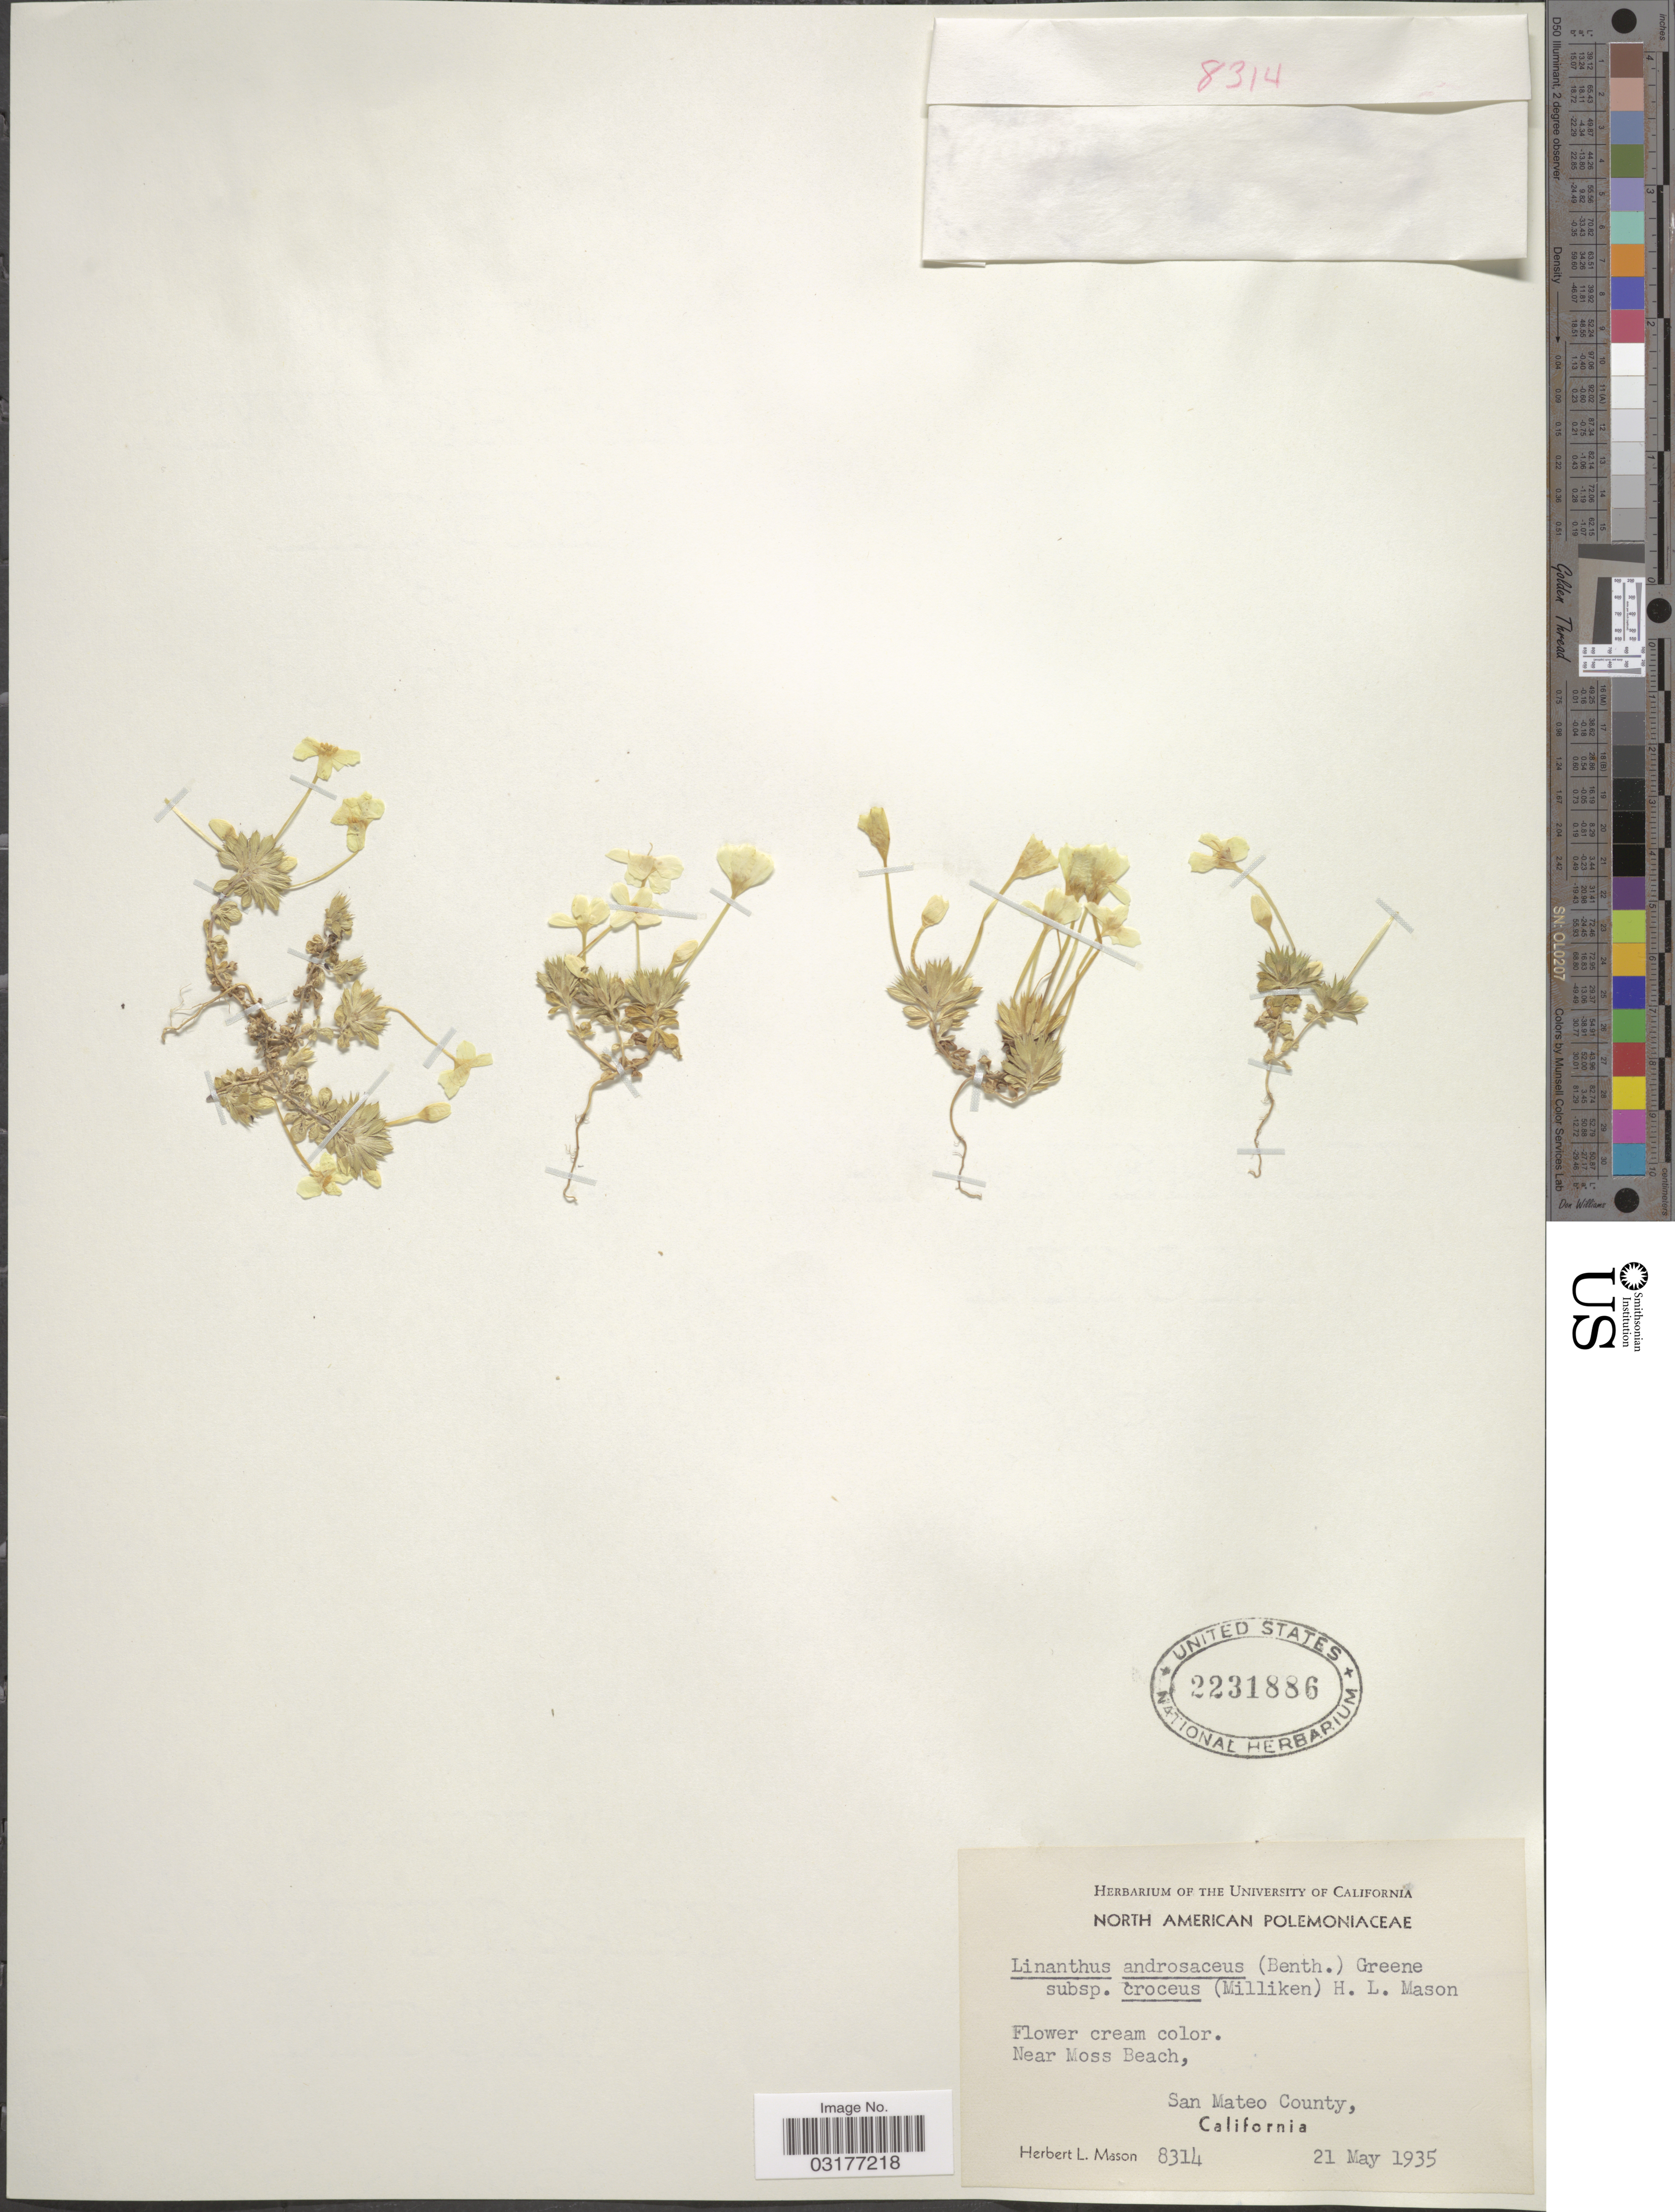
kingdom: Plantae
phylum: Tracheophyta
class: Magnoliopsida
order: Ericales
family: Polemoniaceae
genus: Leptosiphon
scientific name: Leptosiphon parviflorus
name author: Benth.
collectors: H. L. Mason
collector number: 8314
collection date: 1935-05-21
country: United States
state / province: California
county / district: San Mateo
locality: Near Moss Beach, San Mateo County.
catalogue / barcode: US 2231886